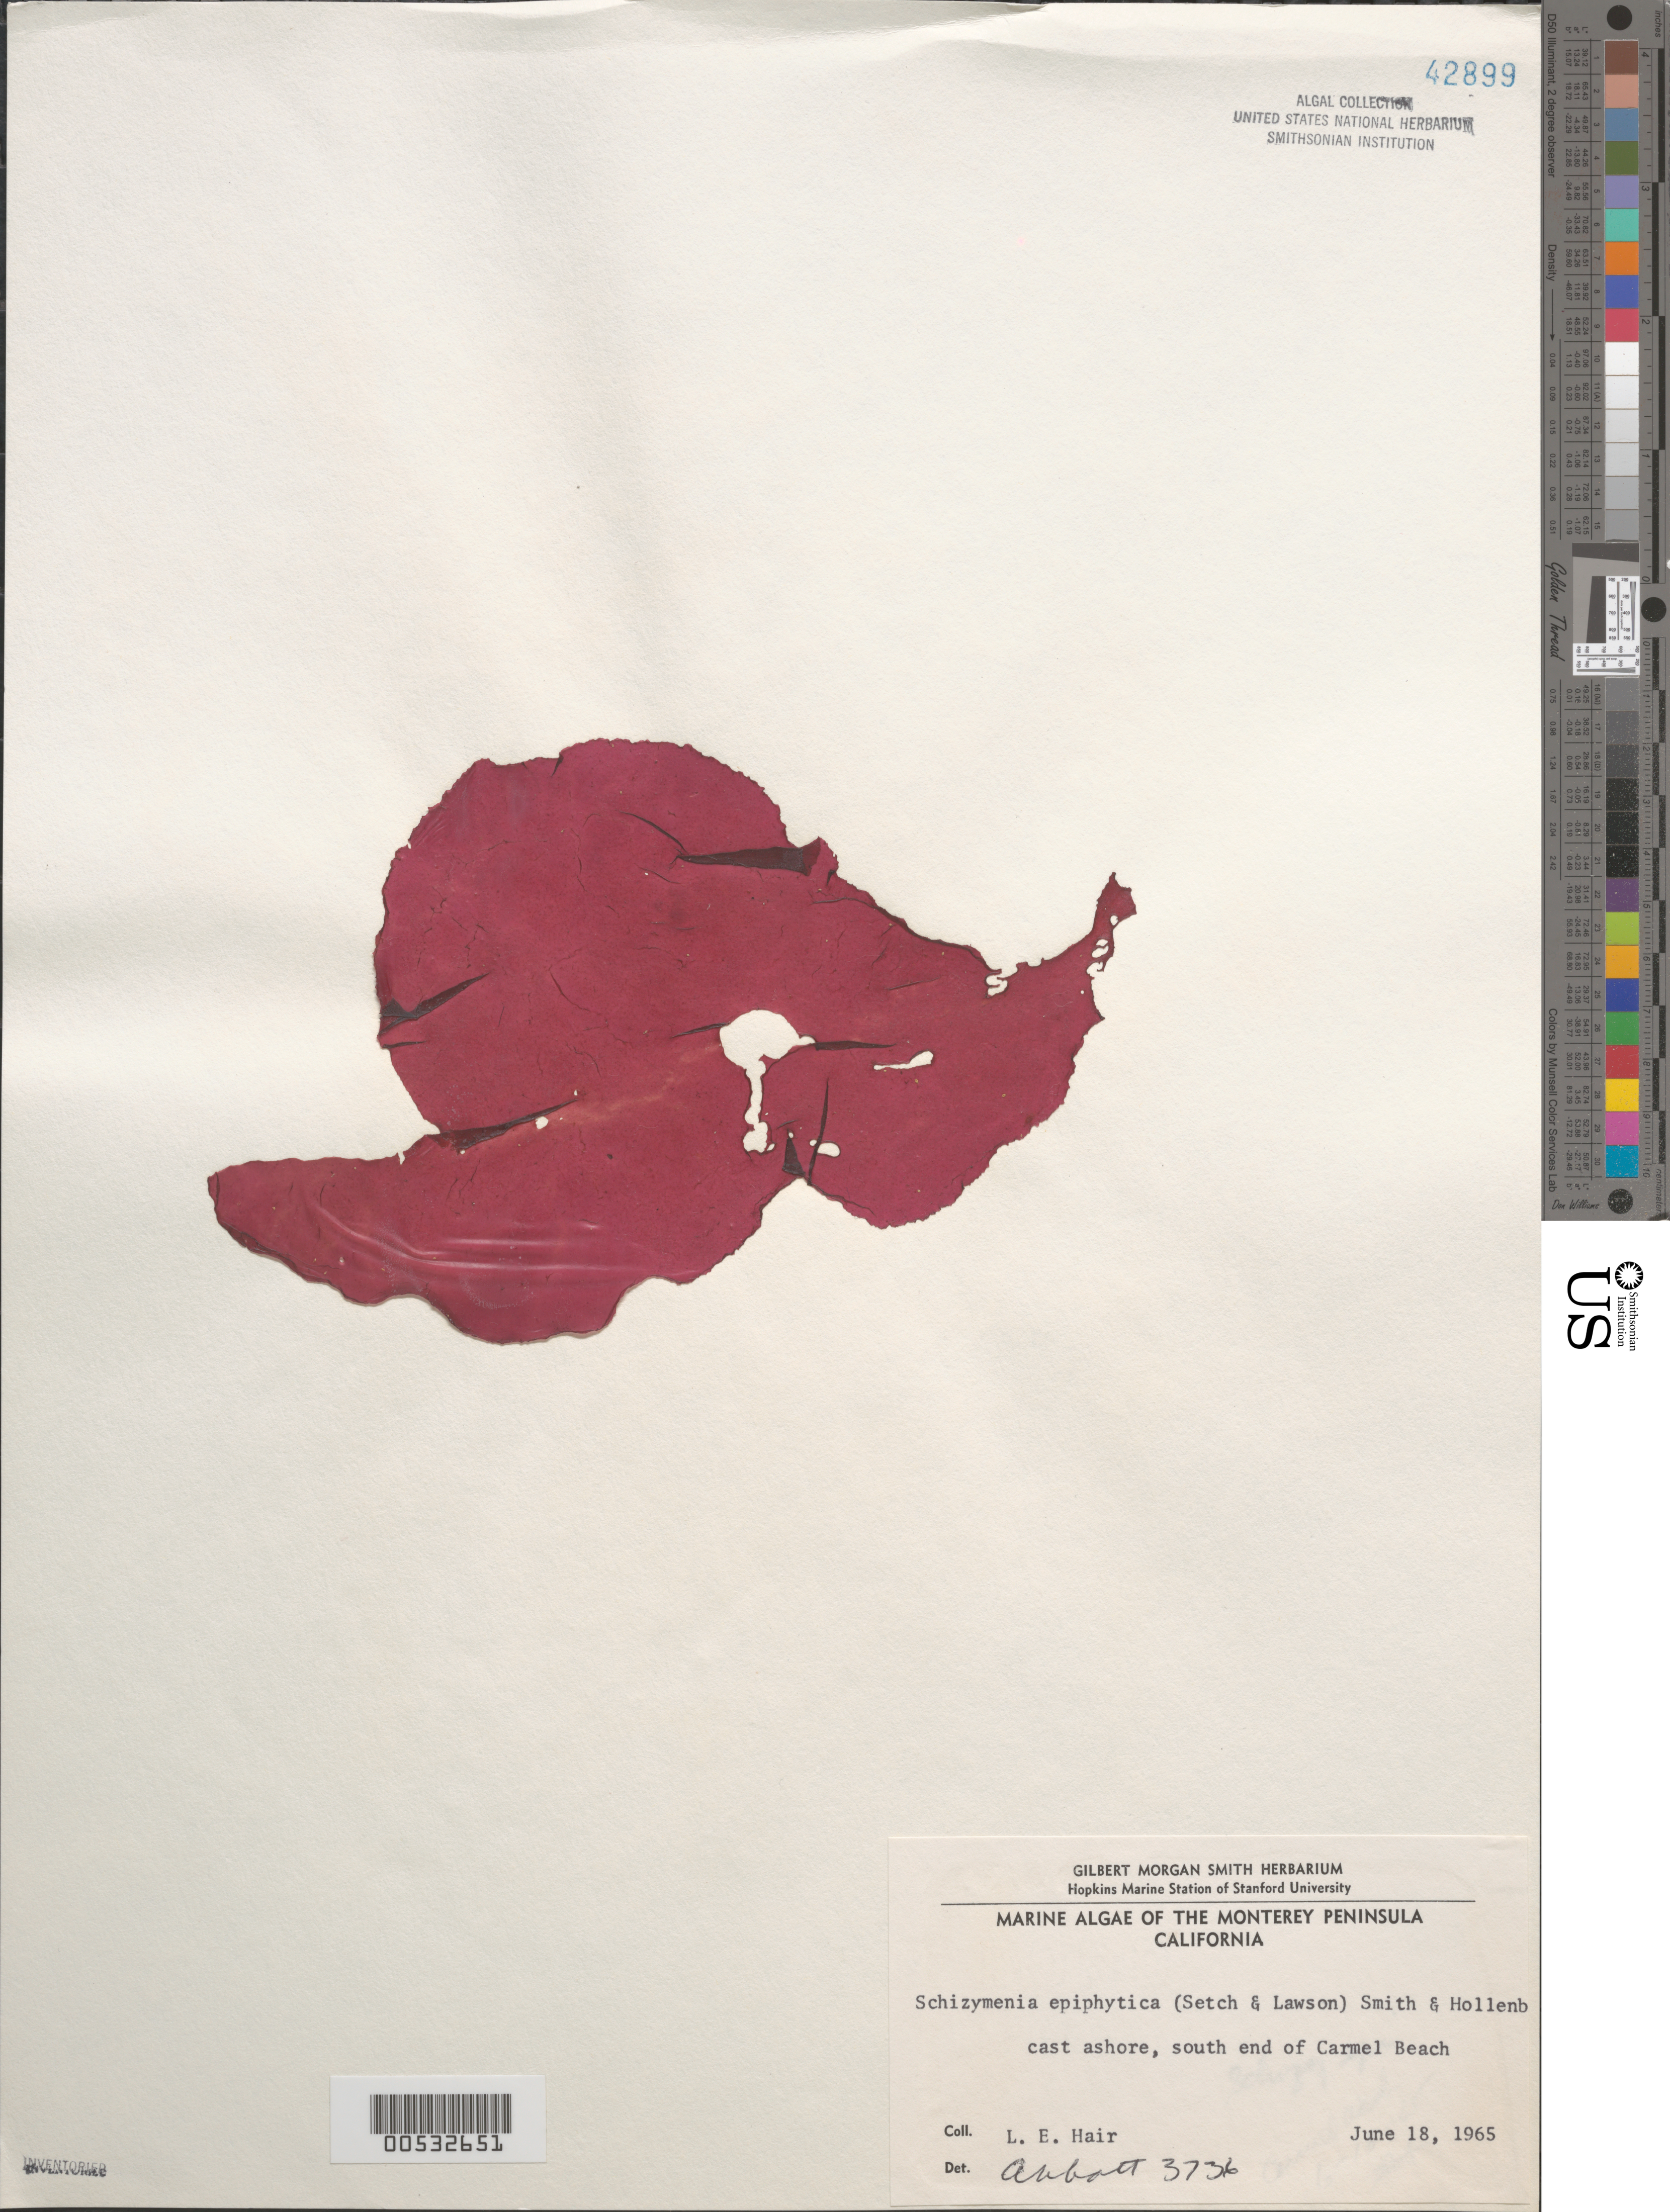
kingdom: Plantae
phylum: Rhodophyta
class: Florideophyceae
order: Gigartinales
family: Furcellariaceae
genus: Peyssonneliopsis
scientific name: Peyssonneliopsis epiphytica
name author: Setch. & G.W. Lawson in Setch.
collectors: L. Hair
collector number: IAA 3736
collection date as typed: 18 Jun 1965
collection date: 1965-06-18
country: United States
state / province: California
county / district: Monterey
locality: Carmel Beach, south end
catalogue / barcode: US 42899